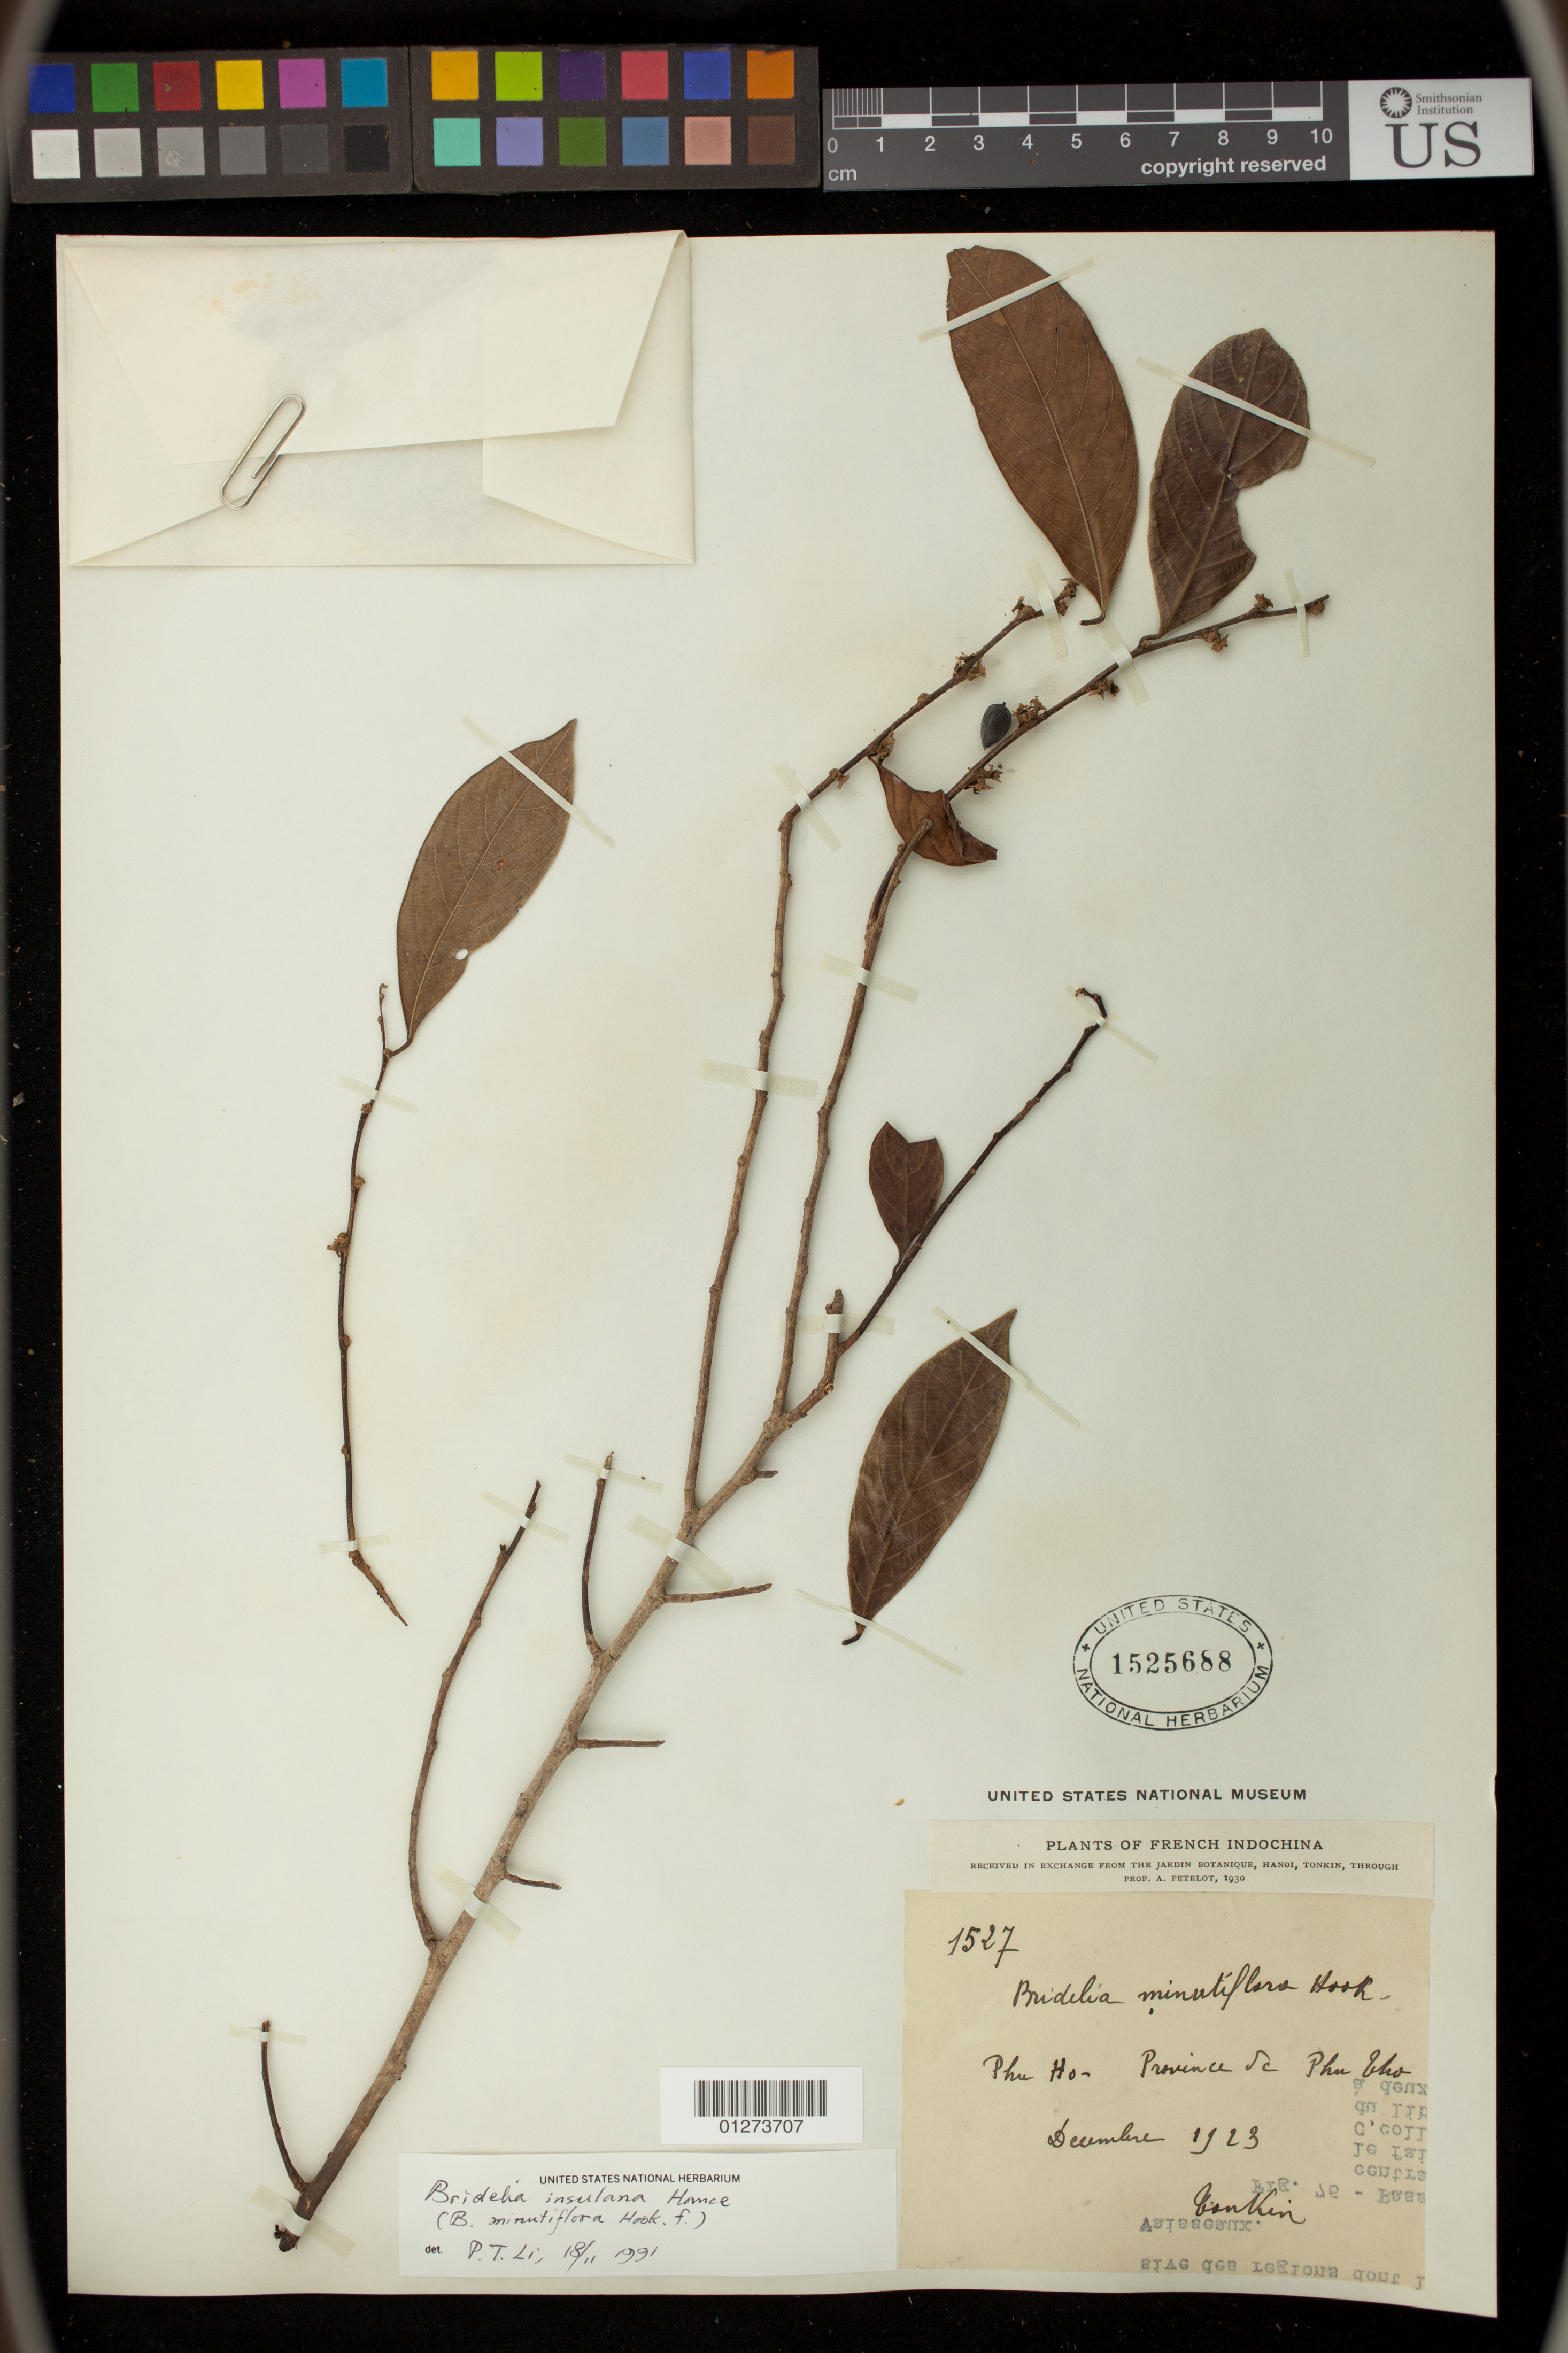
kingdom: Plantae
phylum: Tracheophyta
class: Magnoliopsida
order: Malpighiales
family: Phyllanthaceae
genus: Bridelia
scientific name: Bridelia balansae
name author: Tutcher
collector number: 1527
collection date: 1923-12-01/1923-12-31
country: Vietnam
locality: Phu Ho- Province Sc Phu ho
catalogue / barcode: US 1525688